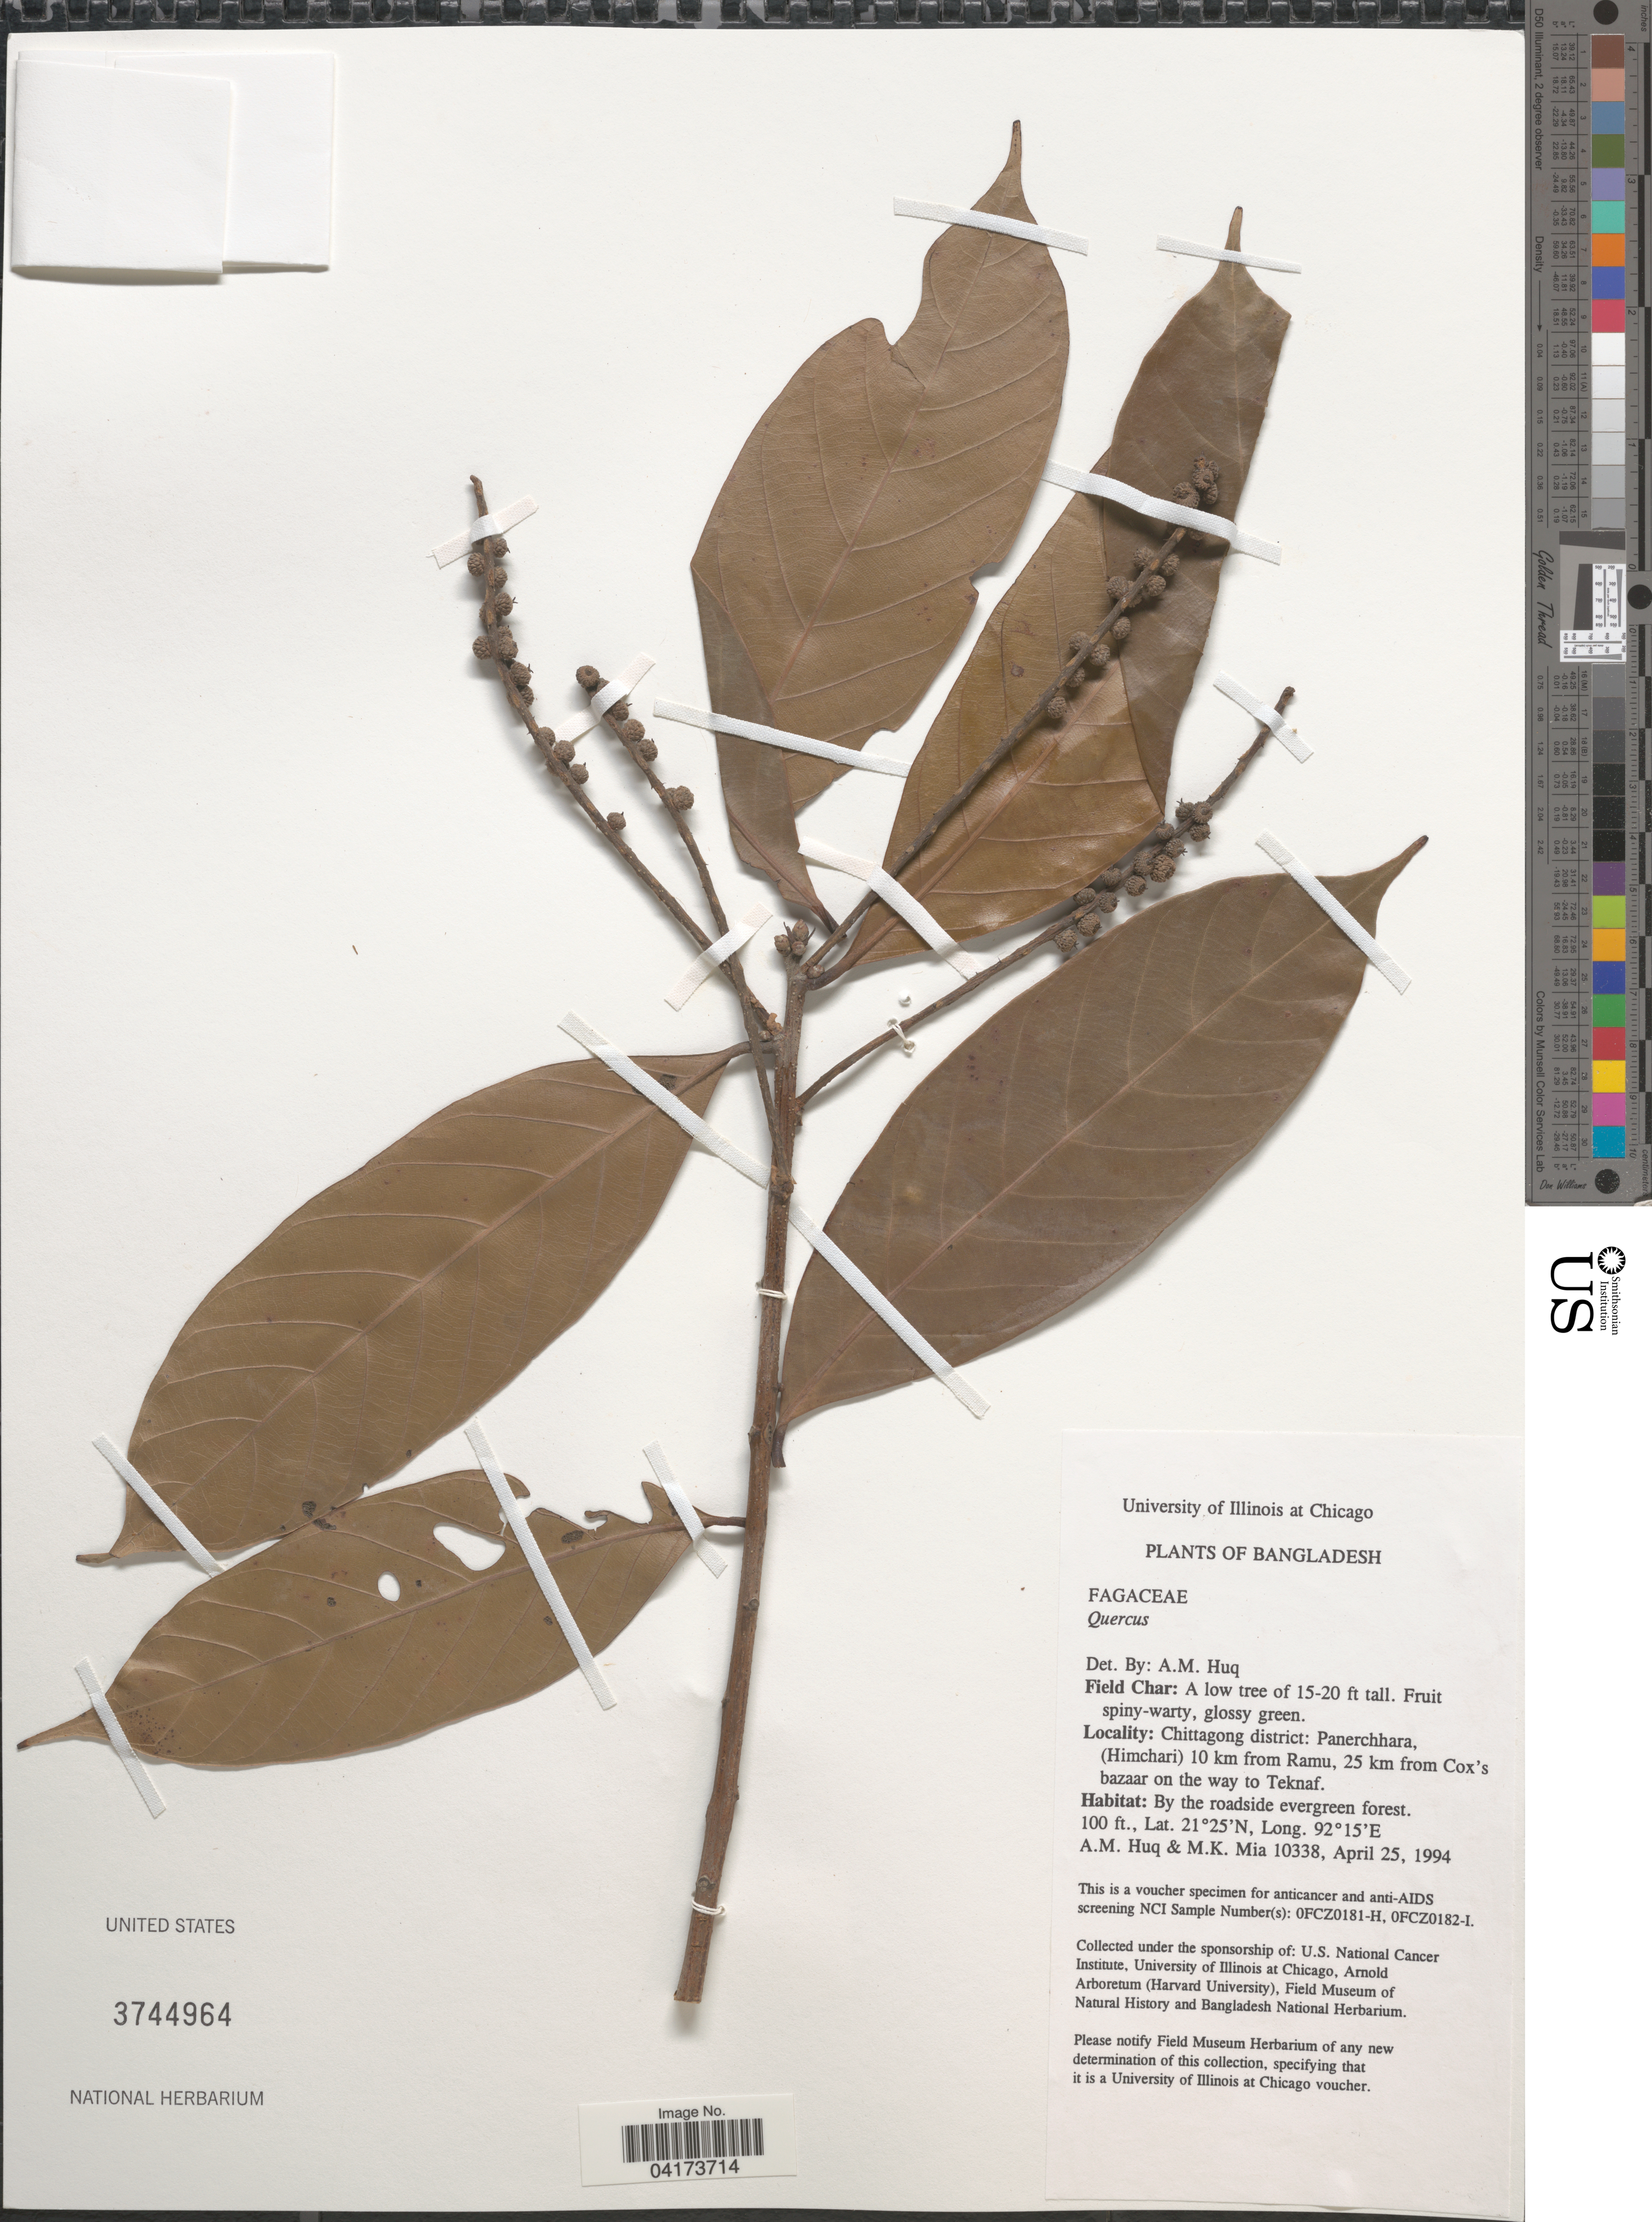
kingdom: Plantae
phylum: Tracheophyta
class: Magnoliopsida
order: Fagales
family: Fagaceae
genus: Quercus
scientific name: Quercus sp.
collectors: A. M. Huq & M. Mia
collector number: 10338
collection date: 1994-04-25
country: Bangladesh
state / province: Chittagong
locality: Chittagong district: Panerchhara, (Himchari) 10 km from Ramy, 25 km from Cox's bazaar on the way to Teknaf.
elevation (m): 30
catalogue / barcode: US 3744964